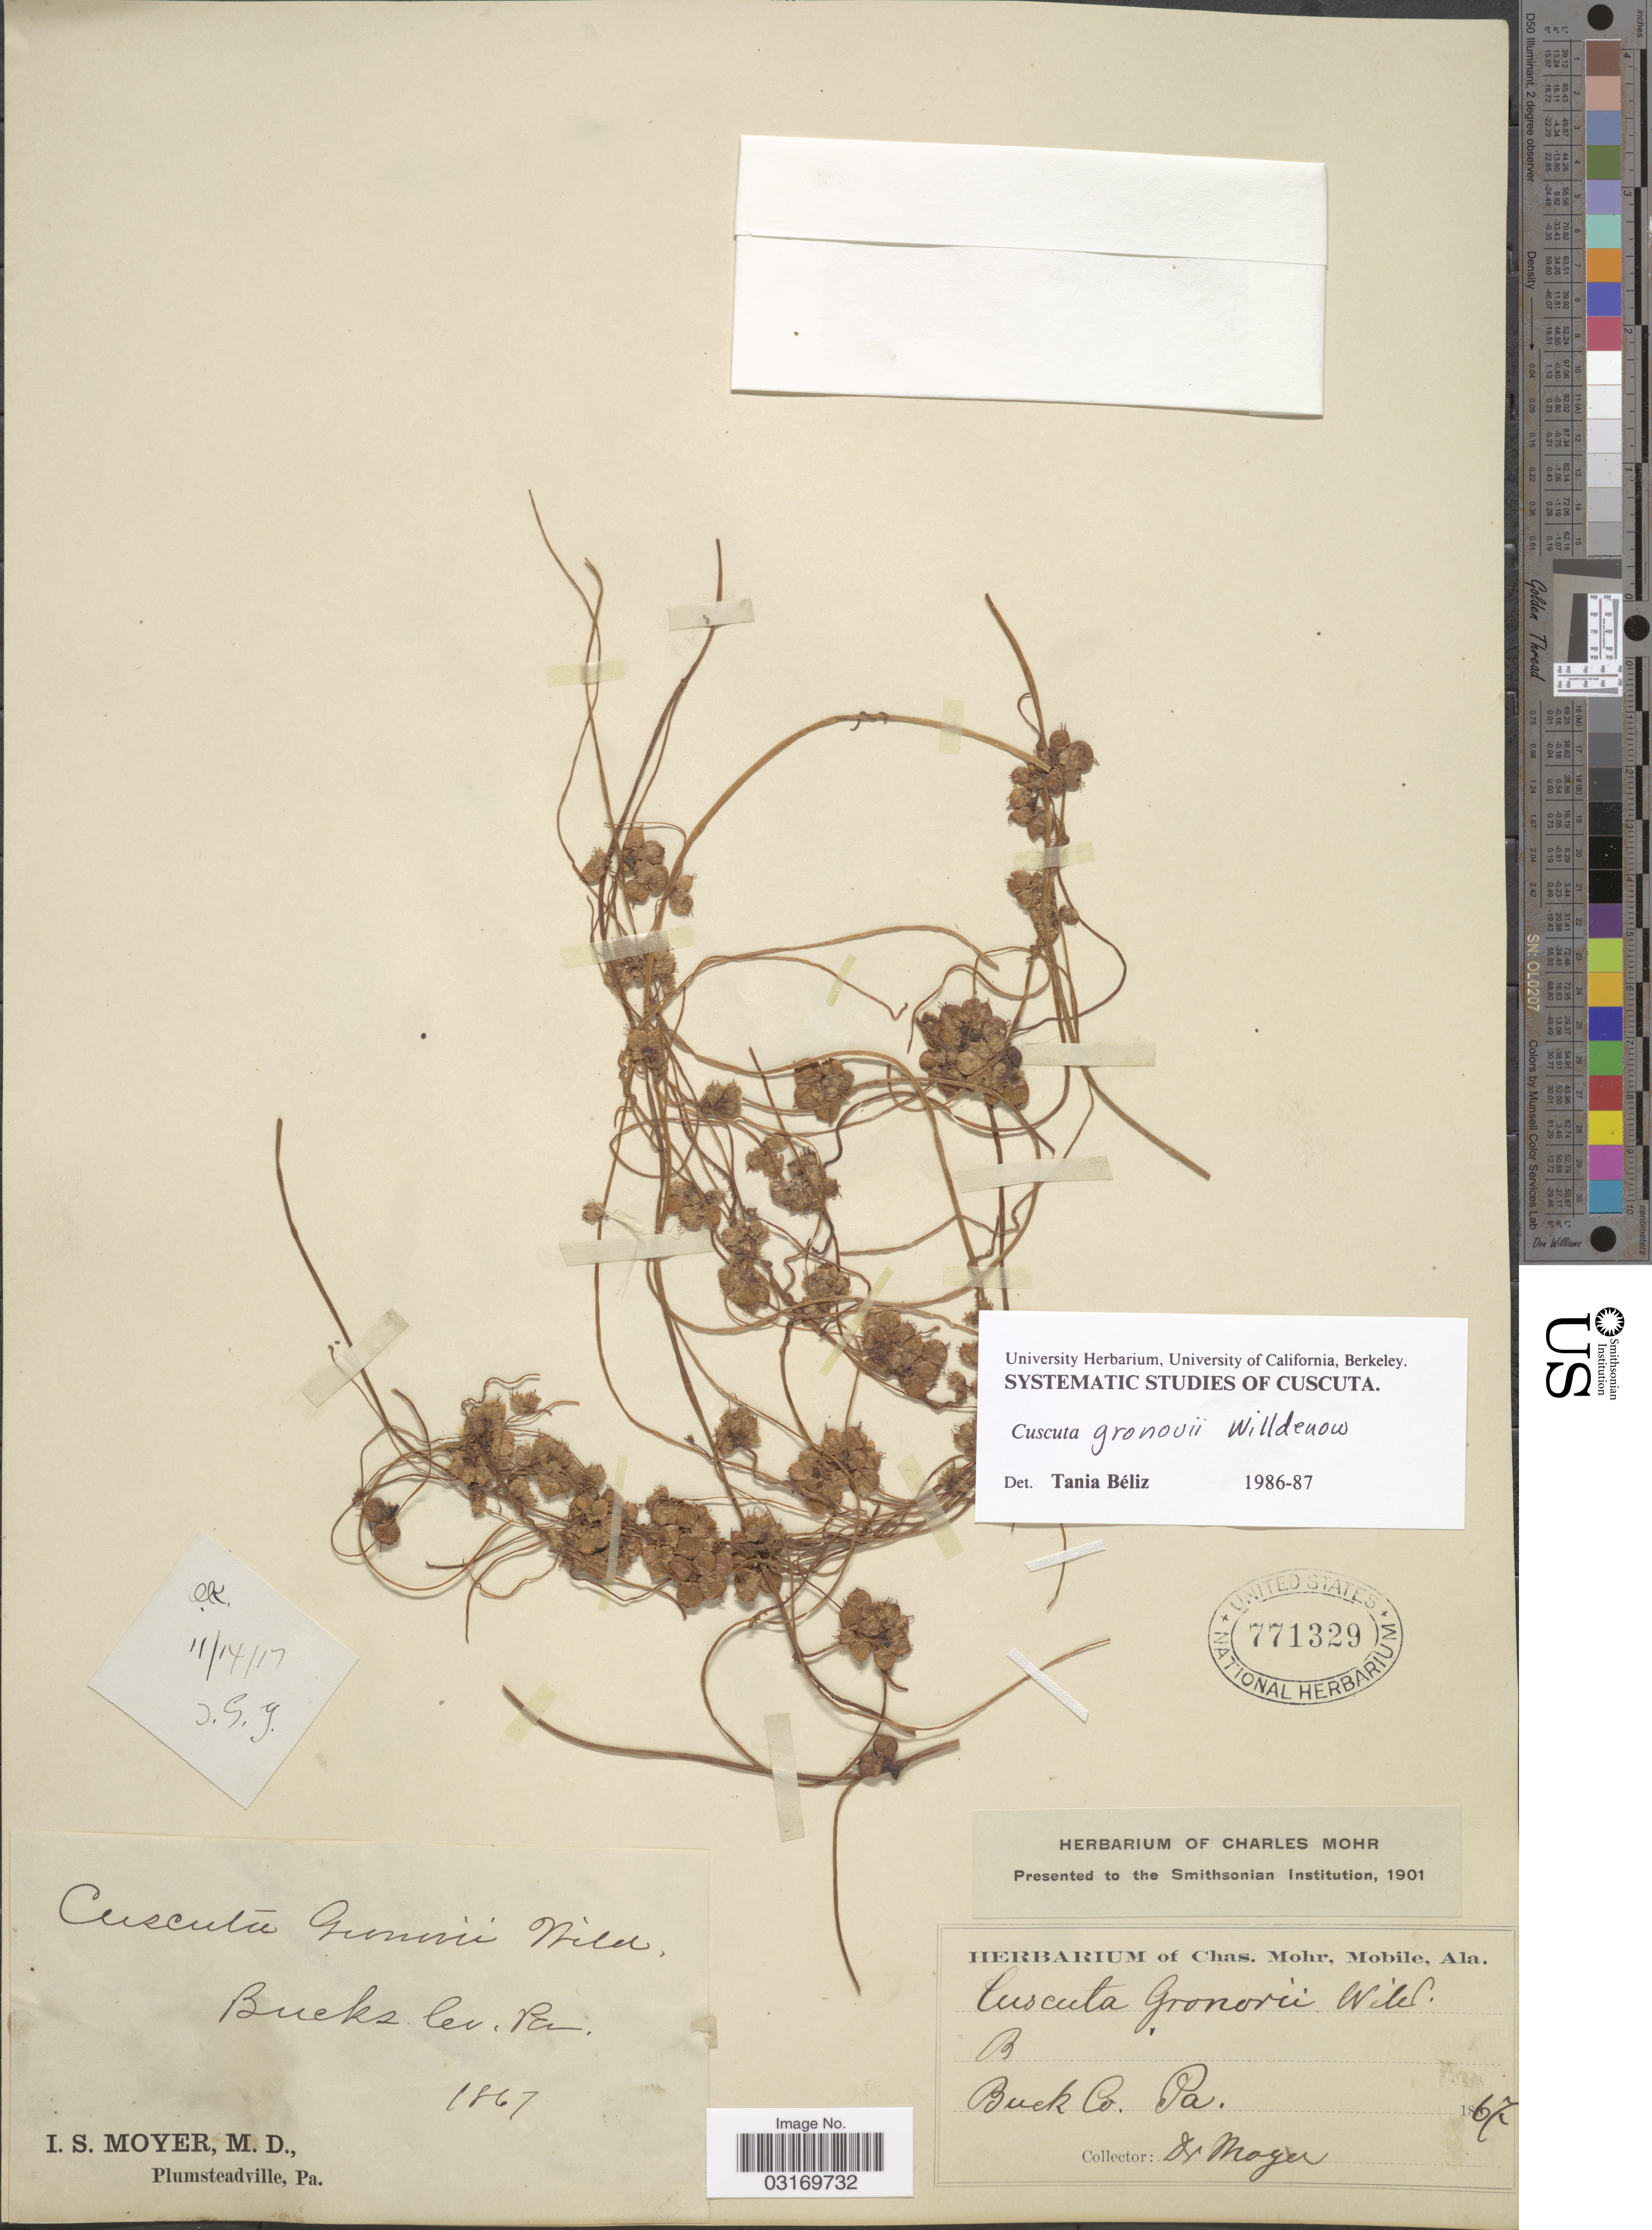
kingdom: Plantae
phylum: Tracheophyta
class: Magnoliopsida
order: Solanales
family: Convolvulaceae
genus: Cuscuta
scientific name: Cuscuta gronovii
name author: Willd. ex Schult.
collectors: I. S. Moyer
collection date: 1867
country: United States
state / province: Pennsylvania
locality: Bucks Co.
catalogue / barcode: US 771329